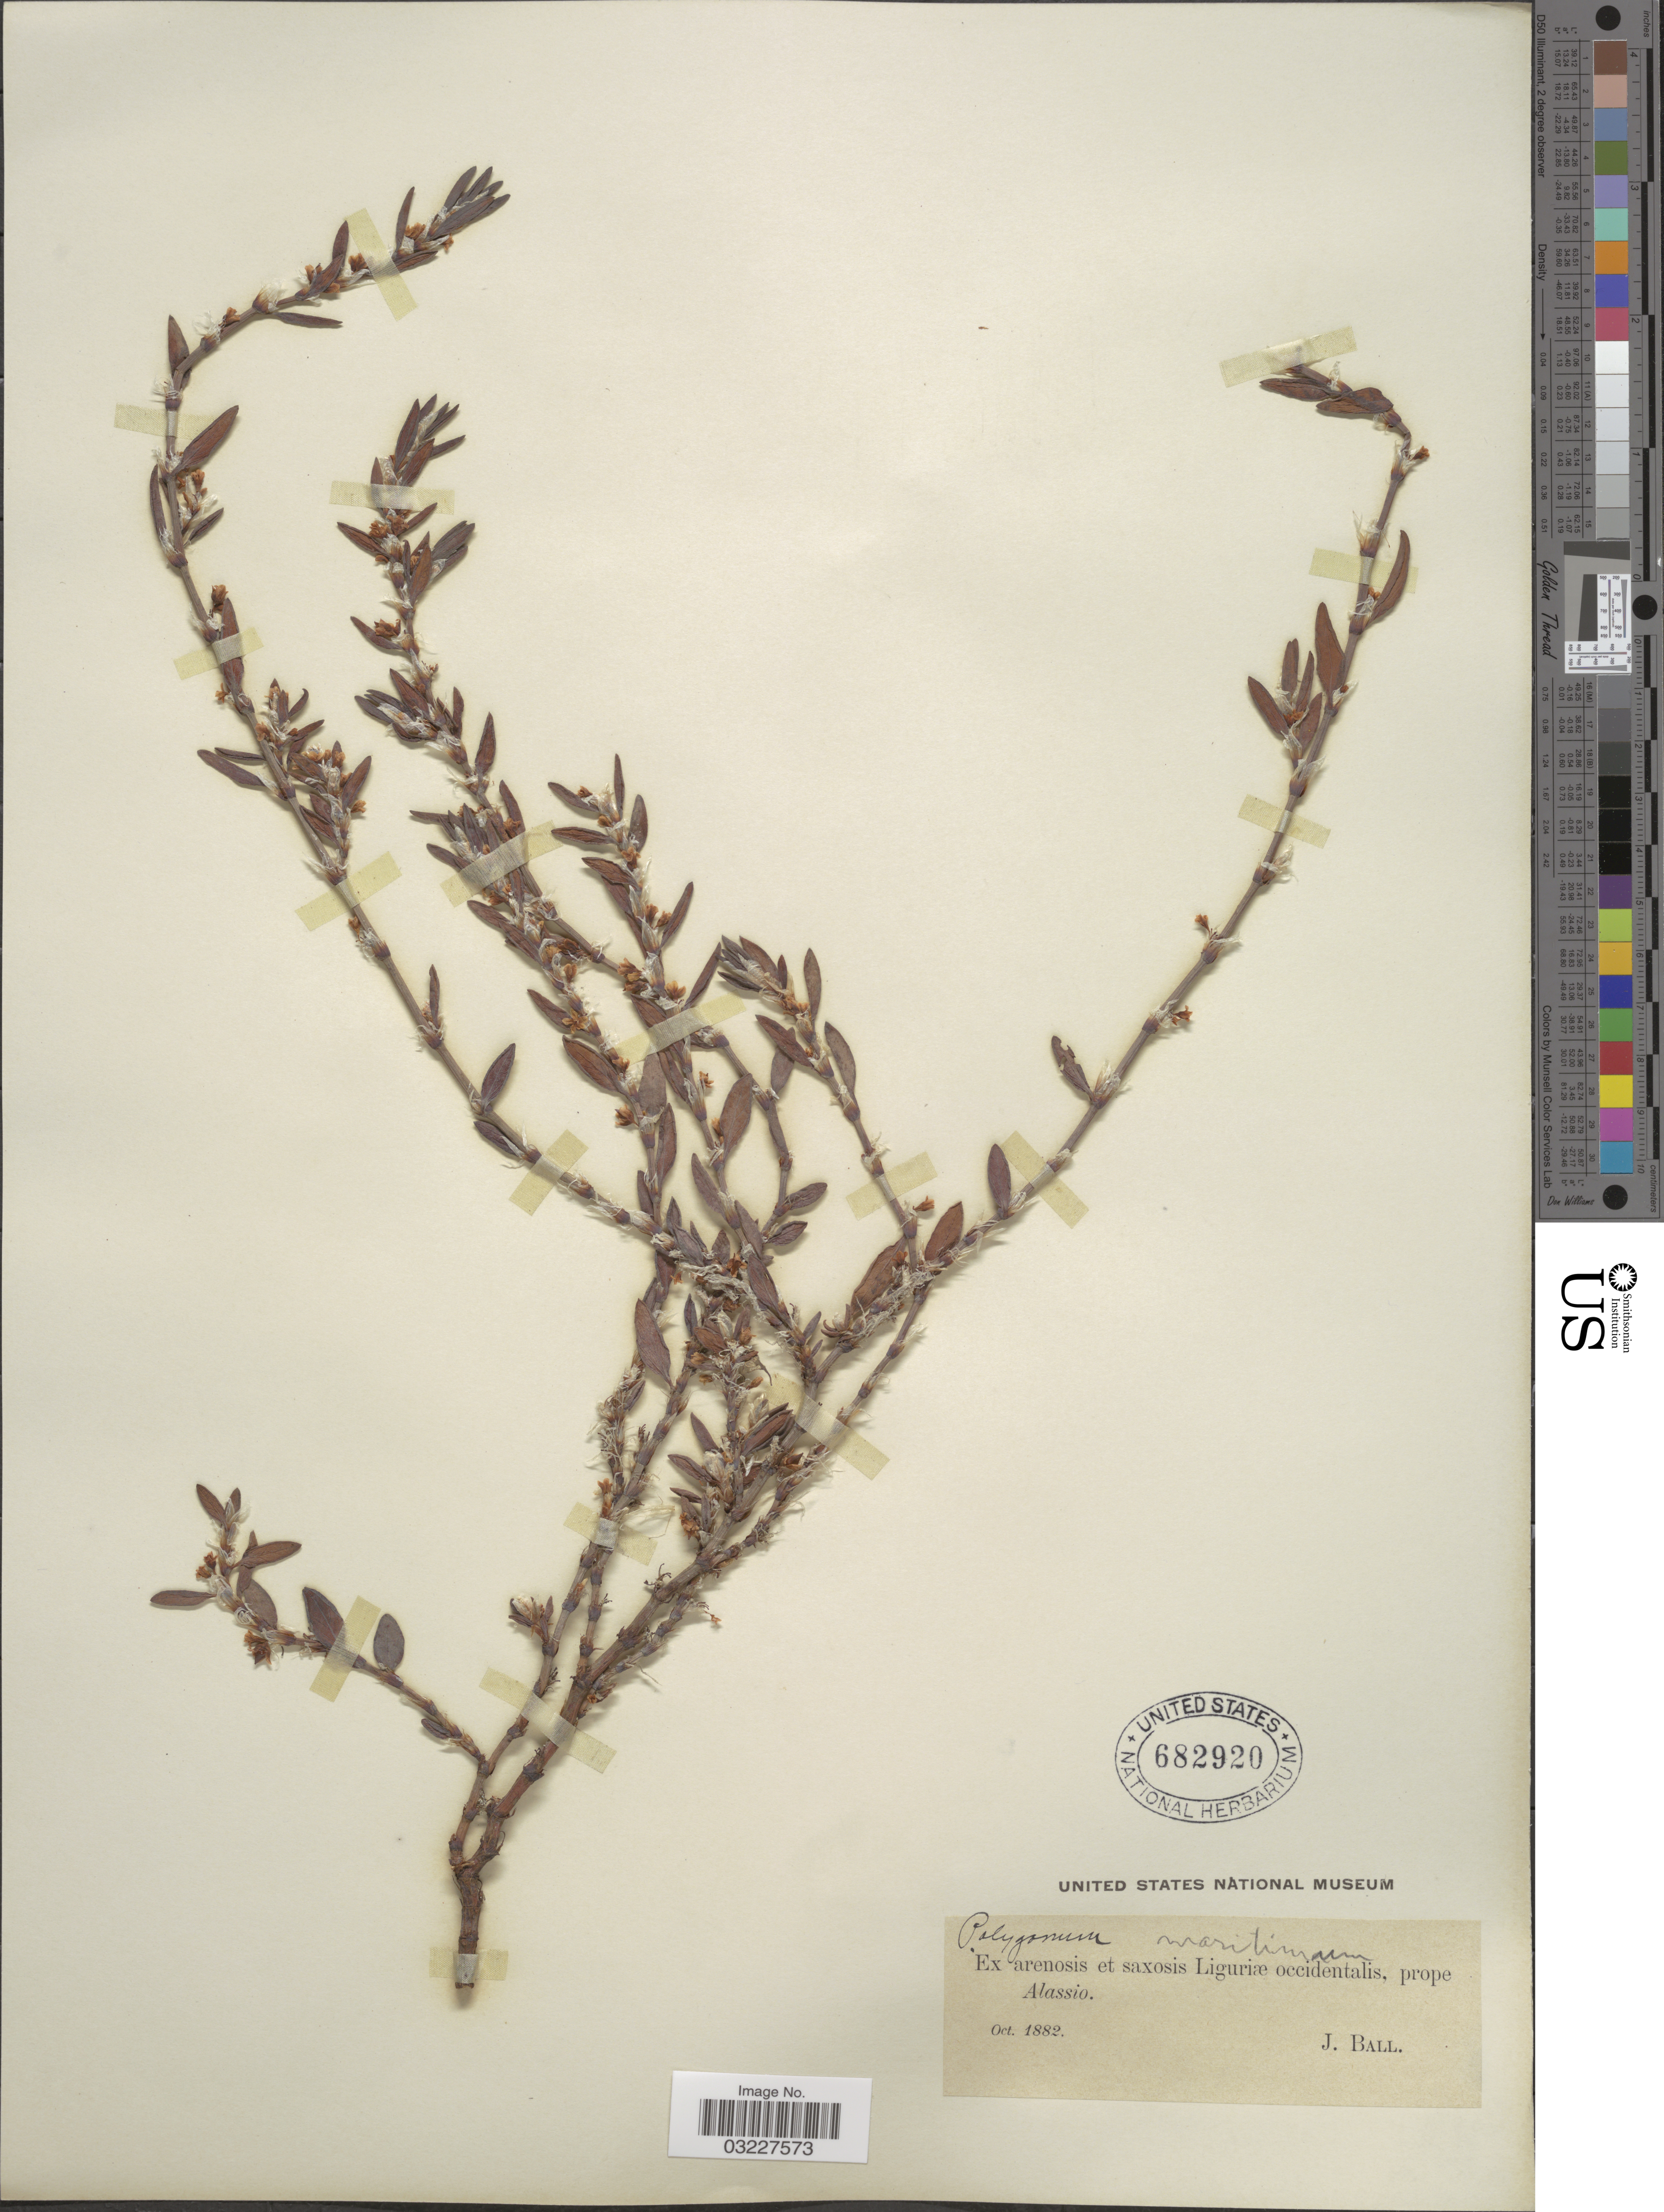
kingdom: Plantae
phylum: Tracheophyta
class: Magnoliopsida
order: Caryophyllales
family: Polygonaceae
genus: Polygonum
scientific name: Polygonum maritimum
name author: L.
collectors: J. Ball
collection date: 1882-10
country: Italy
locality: Ex arenosis et saxosis Liguriæ occidentalis, prope Alassio.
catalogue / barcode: US 682920